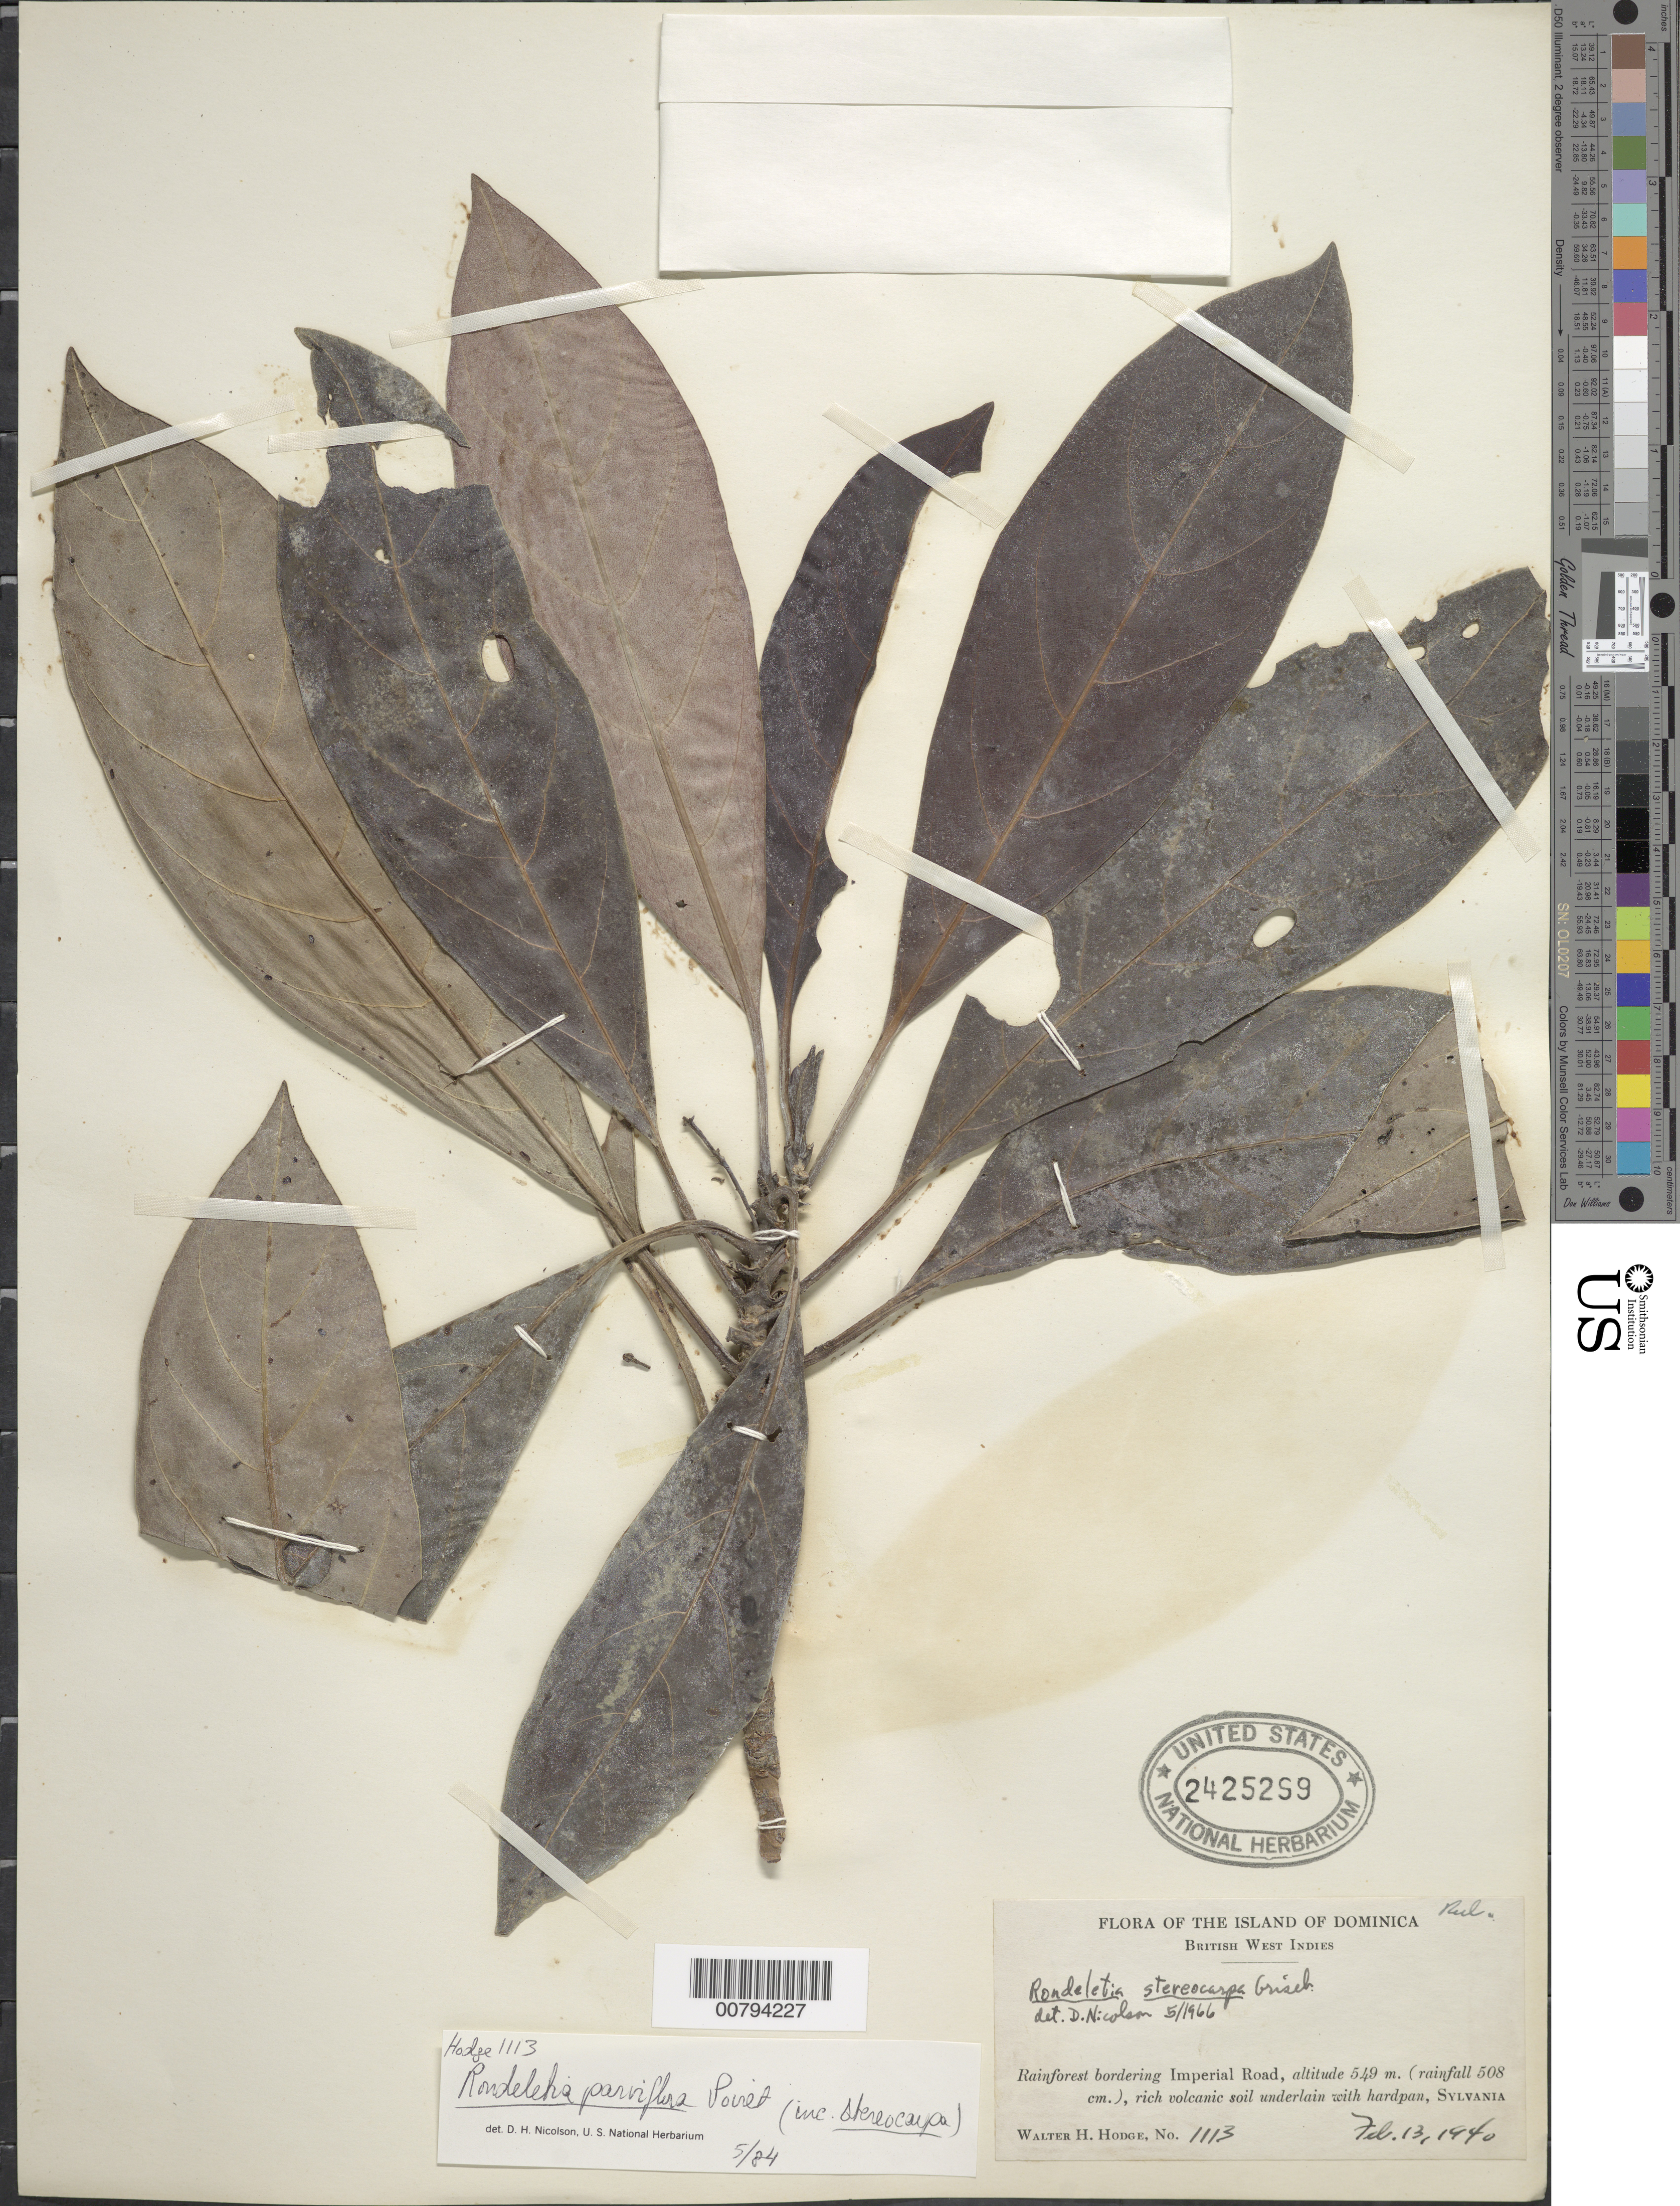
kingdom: Plantae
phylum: Tracheophyta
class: Magnoliopsida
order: Gentianales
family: Rubiaceae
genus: Rondeletia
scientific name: Rondeletia parviflora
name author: Poir.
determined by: Nicolson, Dan H.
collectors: W. Hodge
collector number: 1113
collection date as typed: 13 Feb 1940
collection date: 1940-02-13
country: Dominica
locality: Along Imperial Road, Sylvania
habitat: Rainforest bordering road. On rich volcanic soil underlain with hardpan. Rainfall 508 cm.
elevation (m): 549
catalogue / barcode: US 2425299